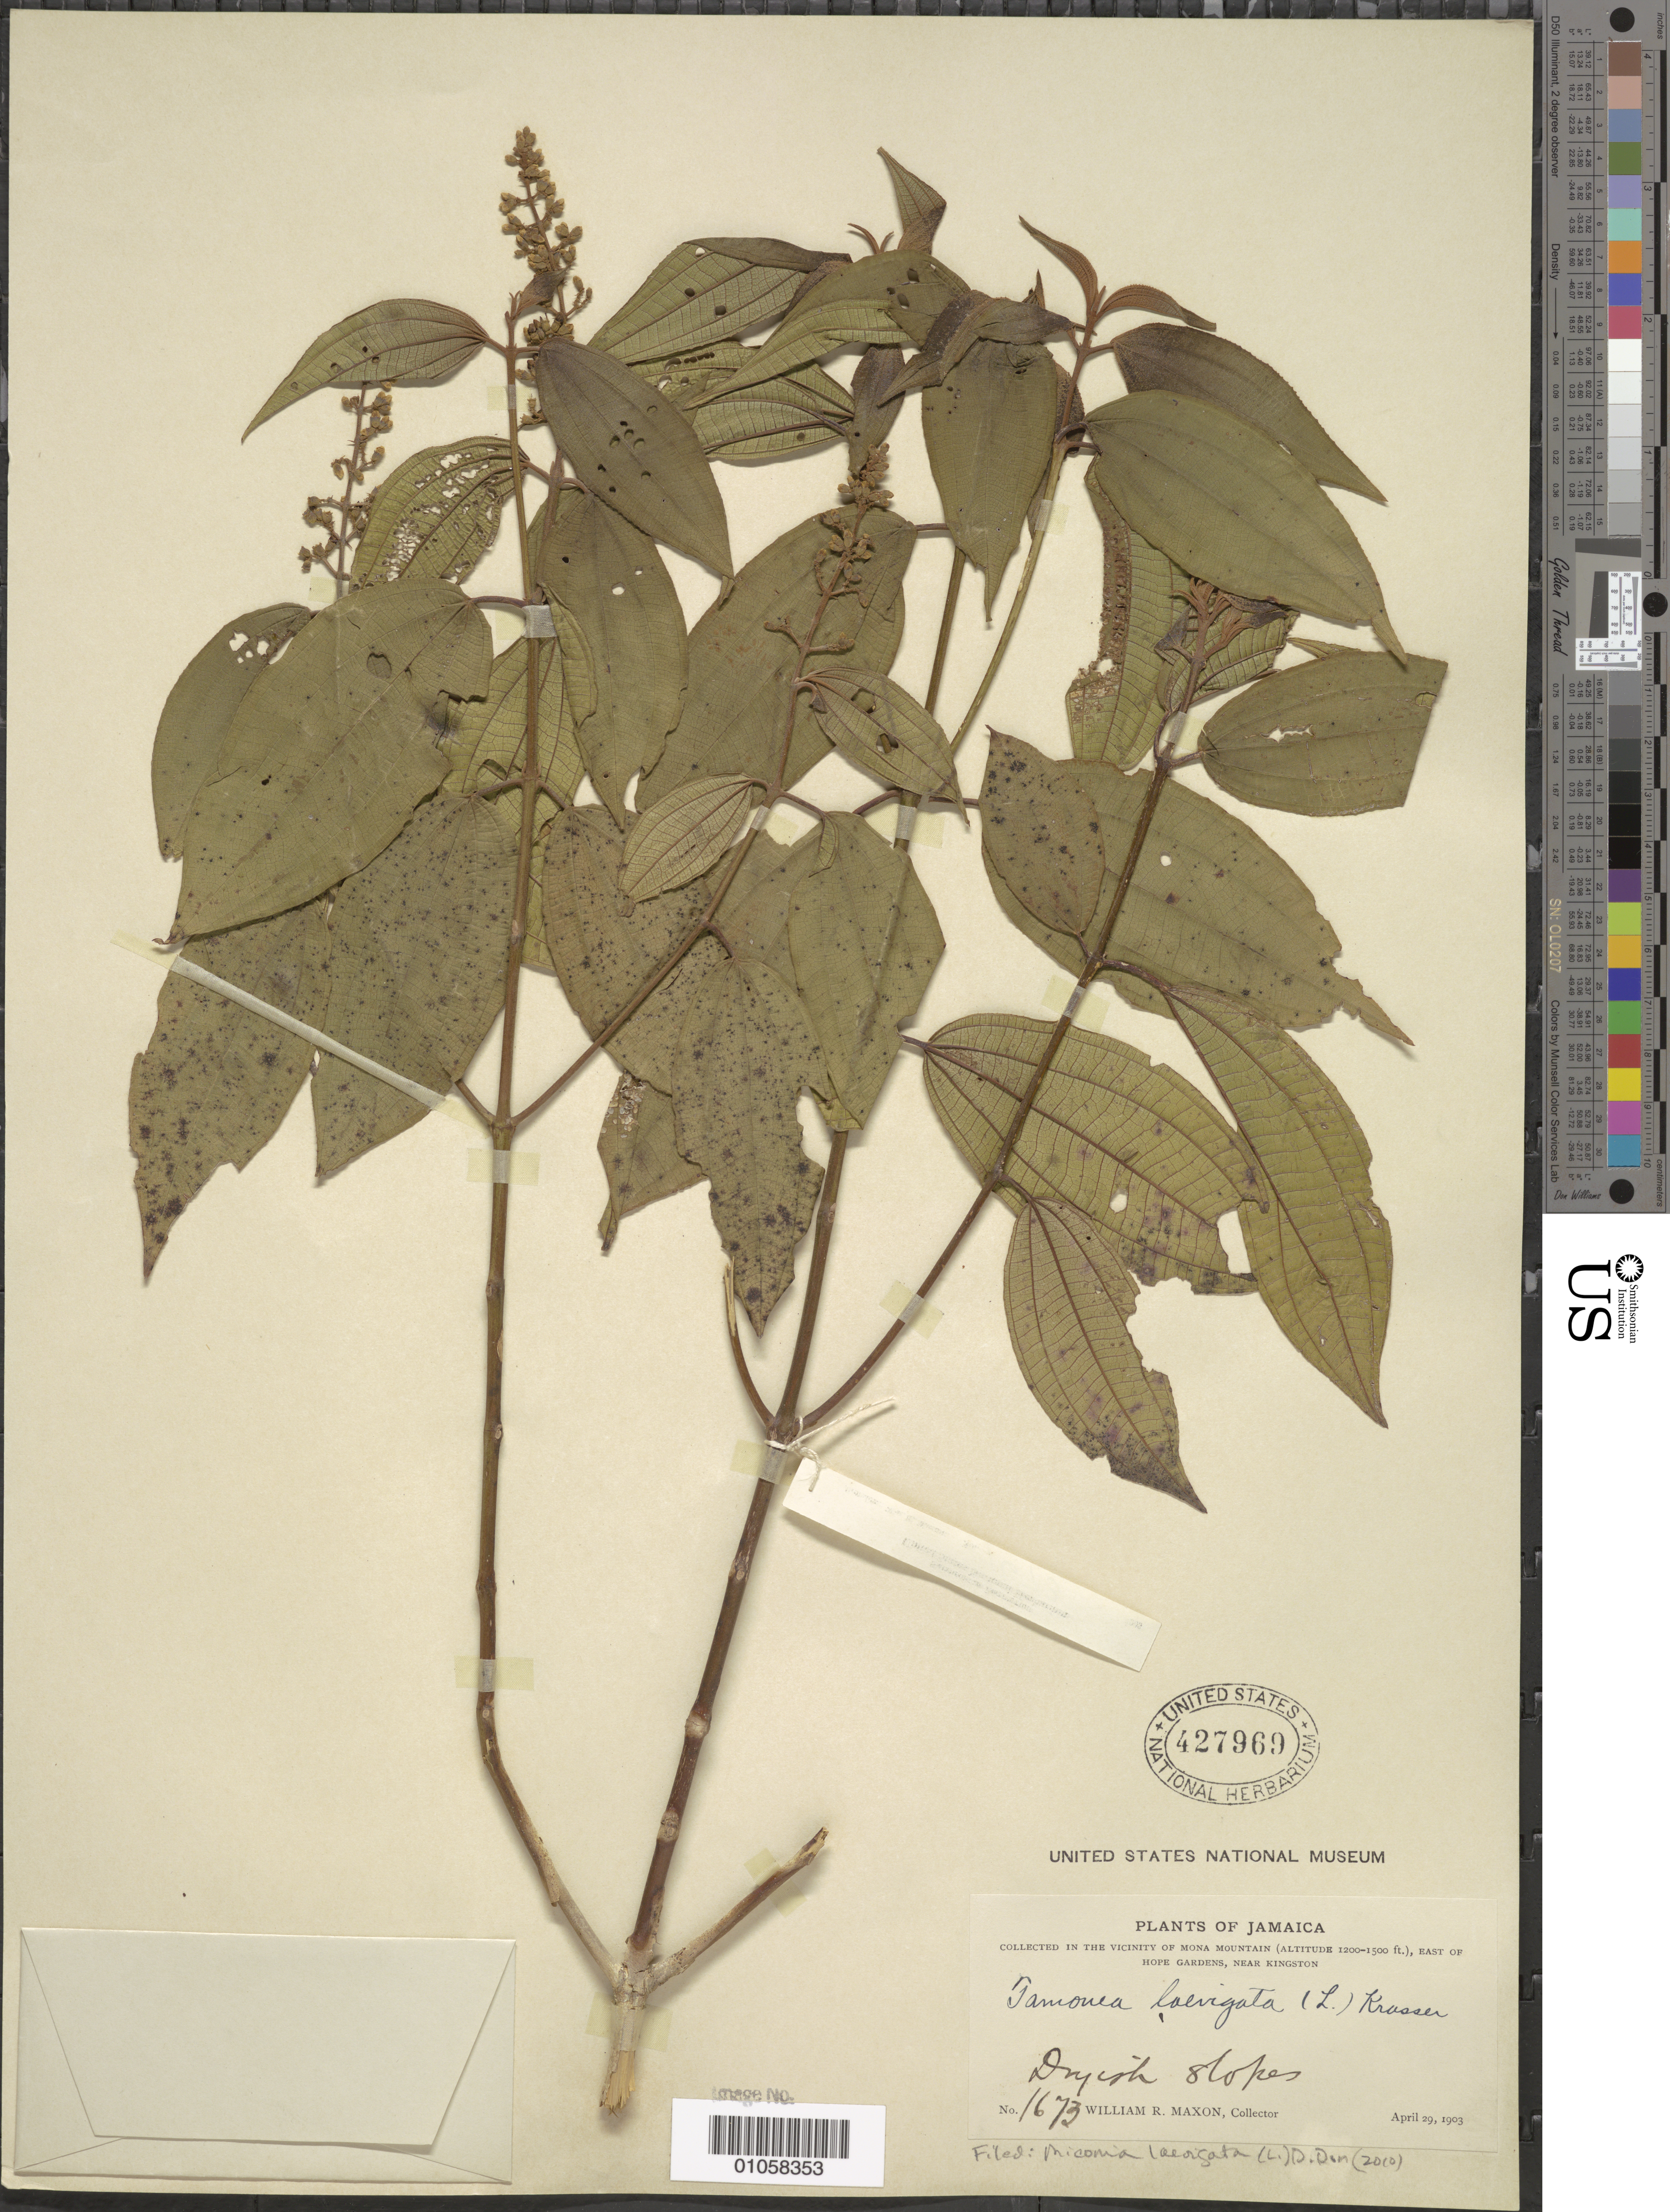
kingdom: Plantae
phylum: Tracheophyta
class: Magnoliopsida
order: Myrtales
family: Melastomataceae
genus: Miconia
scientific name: Miconia laevigata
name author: (L.) D. Don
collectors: W. R. Maxon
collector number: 1673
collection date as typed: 29 Apr 1903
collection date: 1903-04-29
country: Jamaica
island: Jamaica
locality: Mona Mountain vicinity, E of Hope Gardens, near Kingston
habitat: Dryish slopes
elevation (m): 366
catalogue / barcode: US 427969